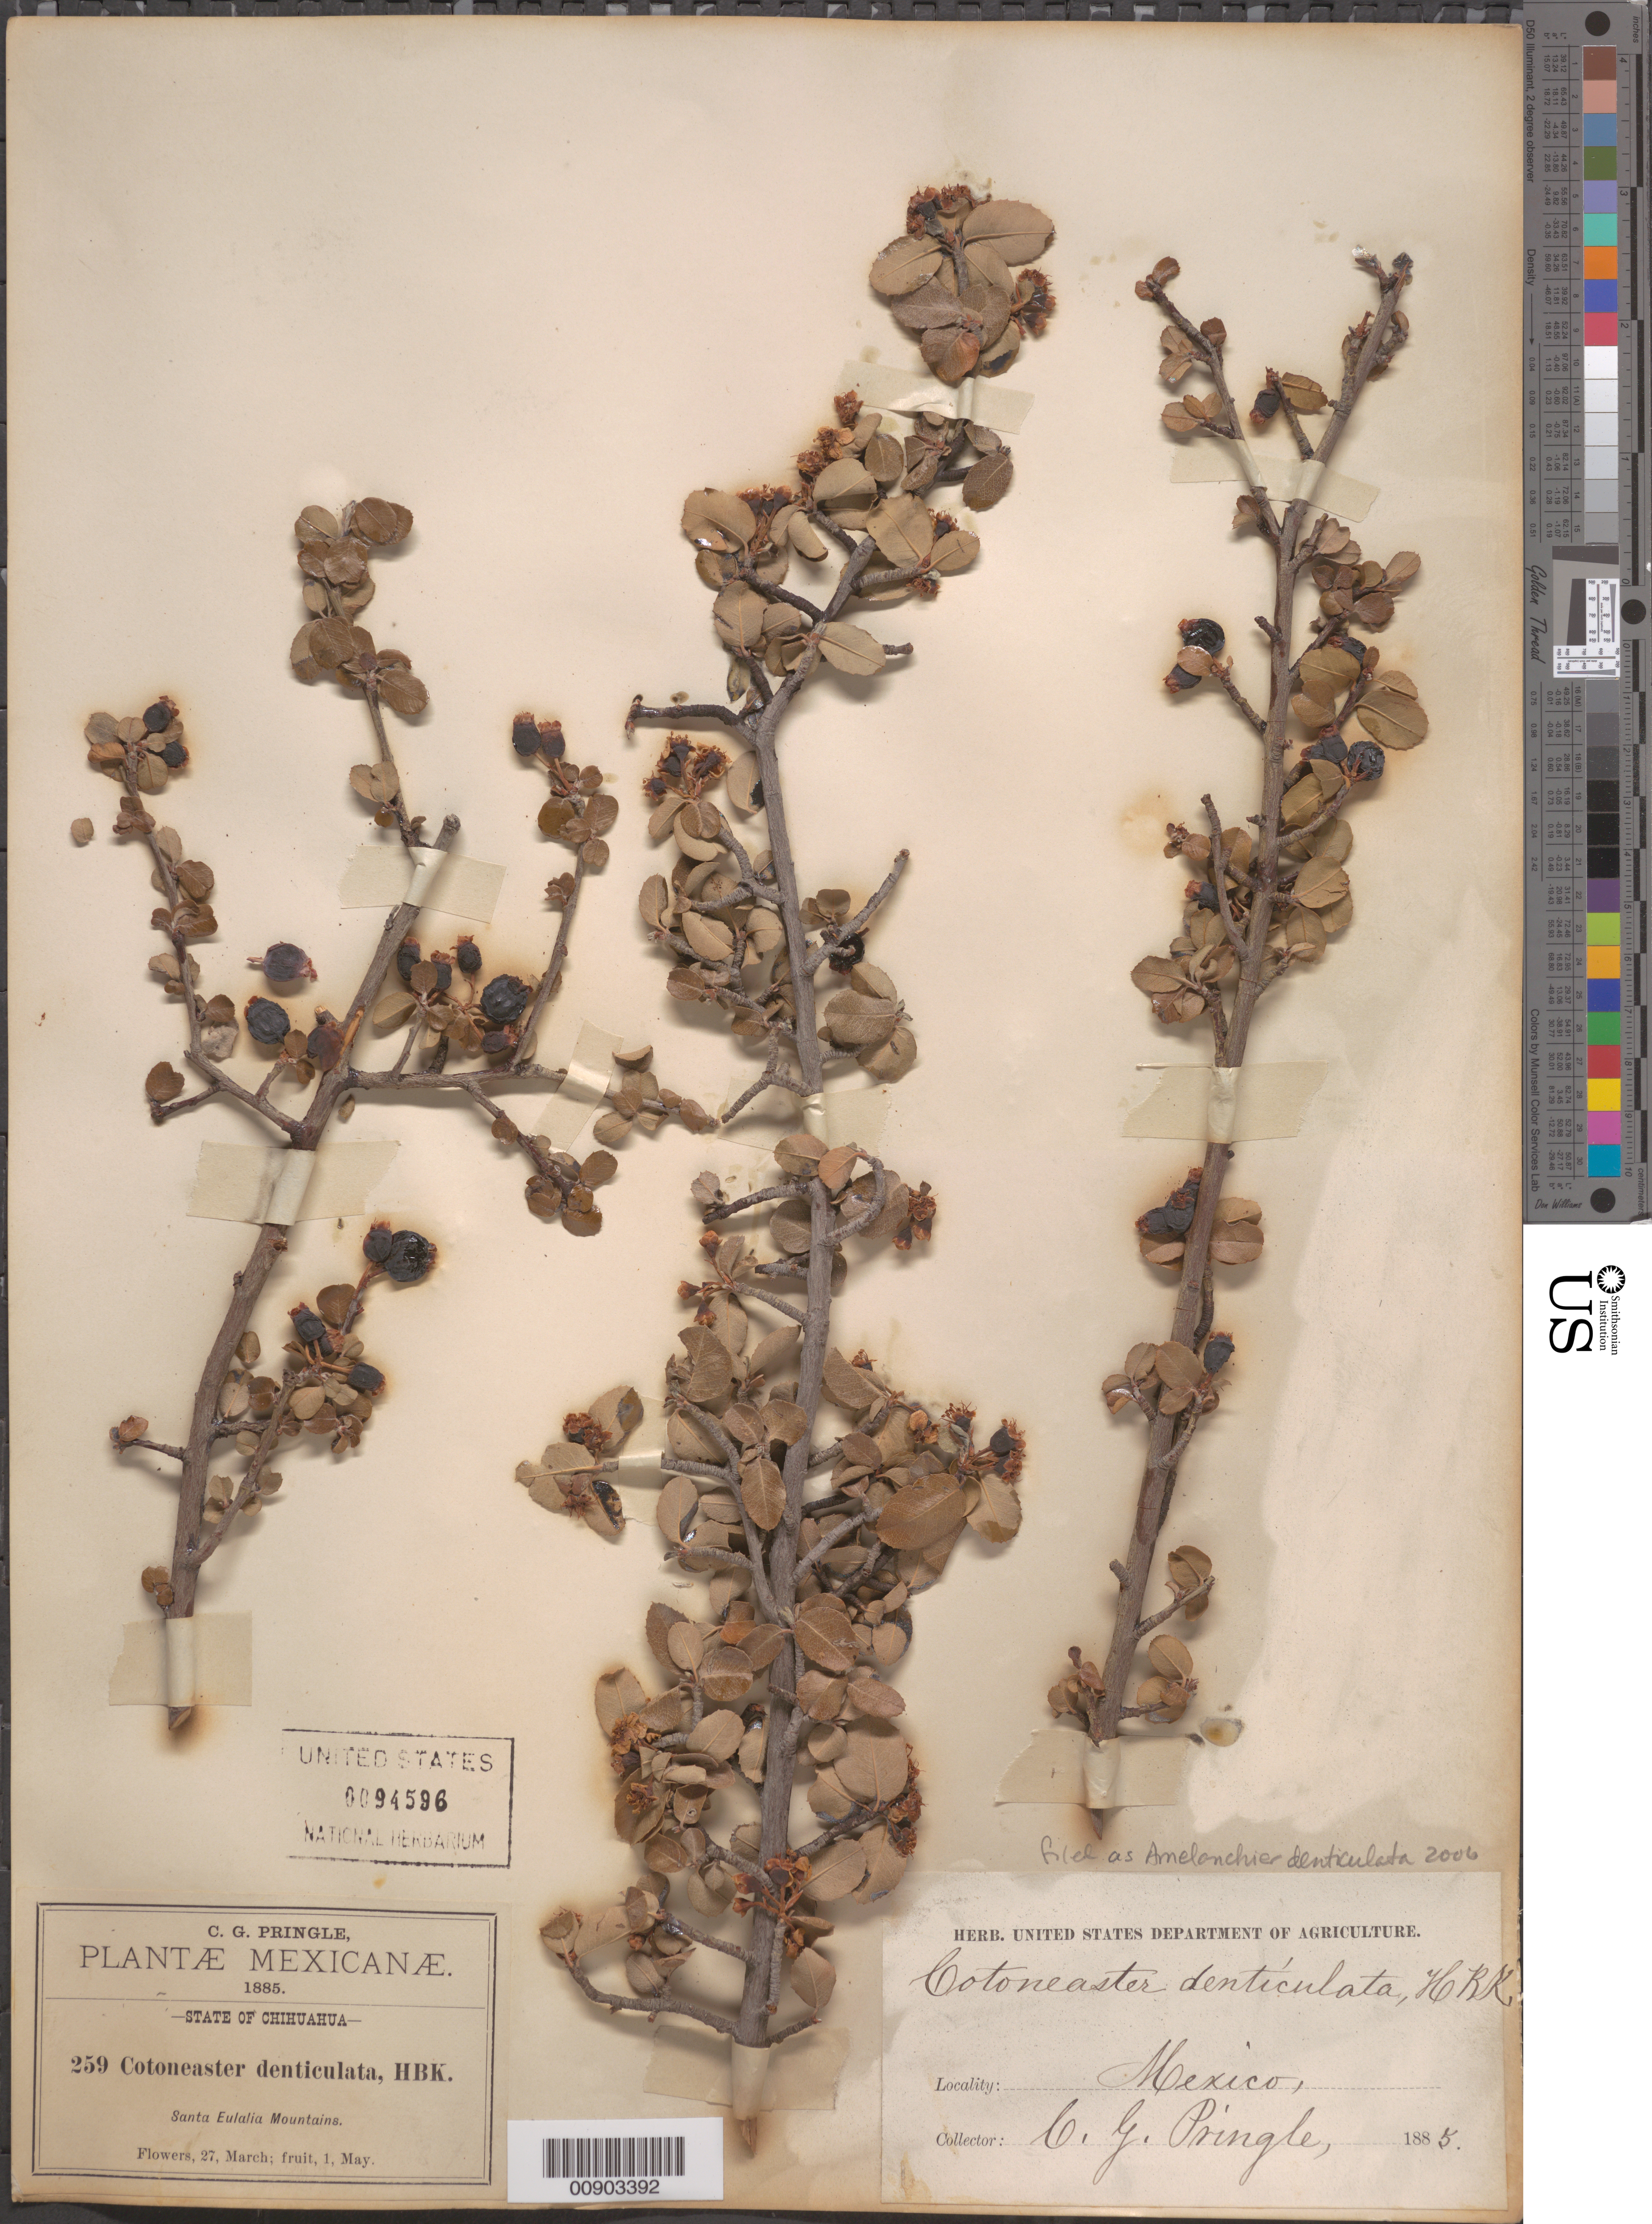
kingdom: Plantae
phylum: Tracheophyta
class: Magnoliopsida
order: Rosales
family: Rosaceae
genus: Malacomeles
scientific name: Malacomeles pringlei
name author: (Koehne) B.L. Turner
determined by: Strong, Mark T., (BOT), Smithsonian Institution - National Museum of Natural History (UNITED STATES)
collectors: C. G. Pringle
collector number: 259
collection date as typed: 27 Mar 1885 to 01 May 1885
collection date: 1885-03-27/1885-05-01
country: Mexico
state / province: Chihuahua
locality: Santa Eulalia Mountains, Chihuahua.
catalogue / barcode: US 94596